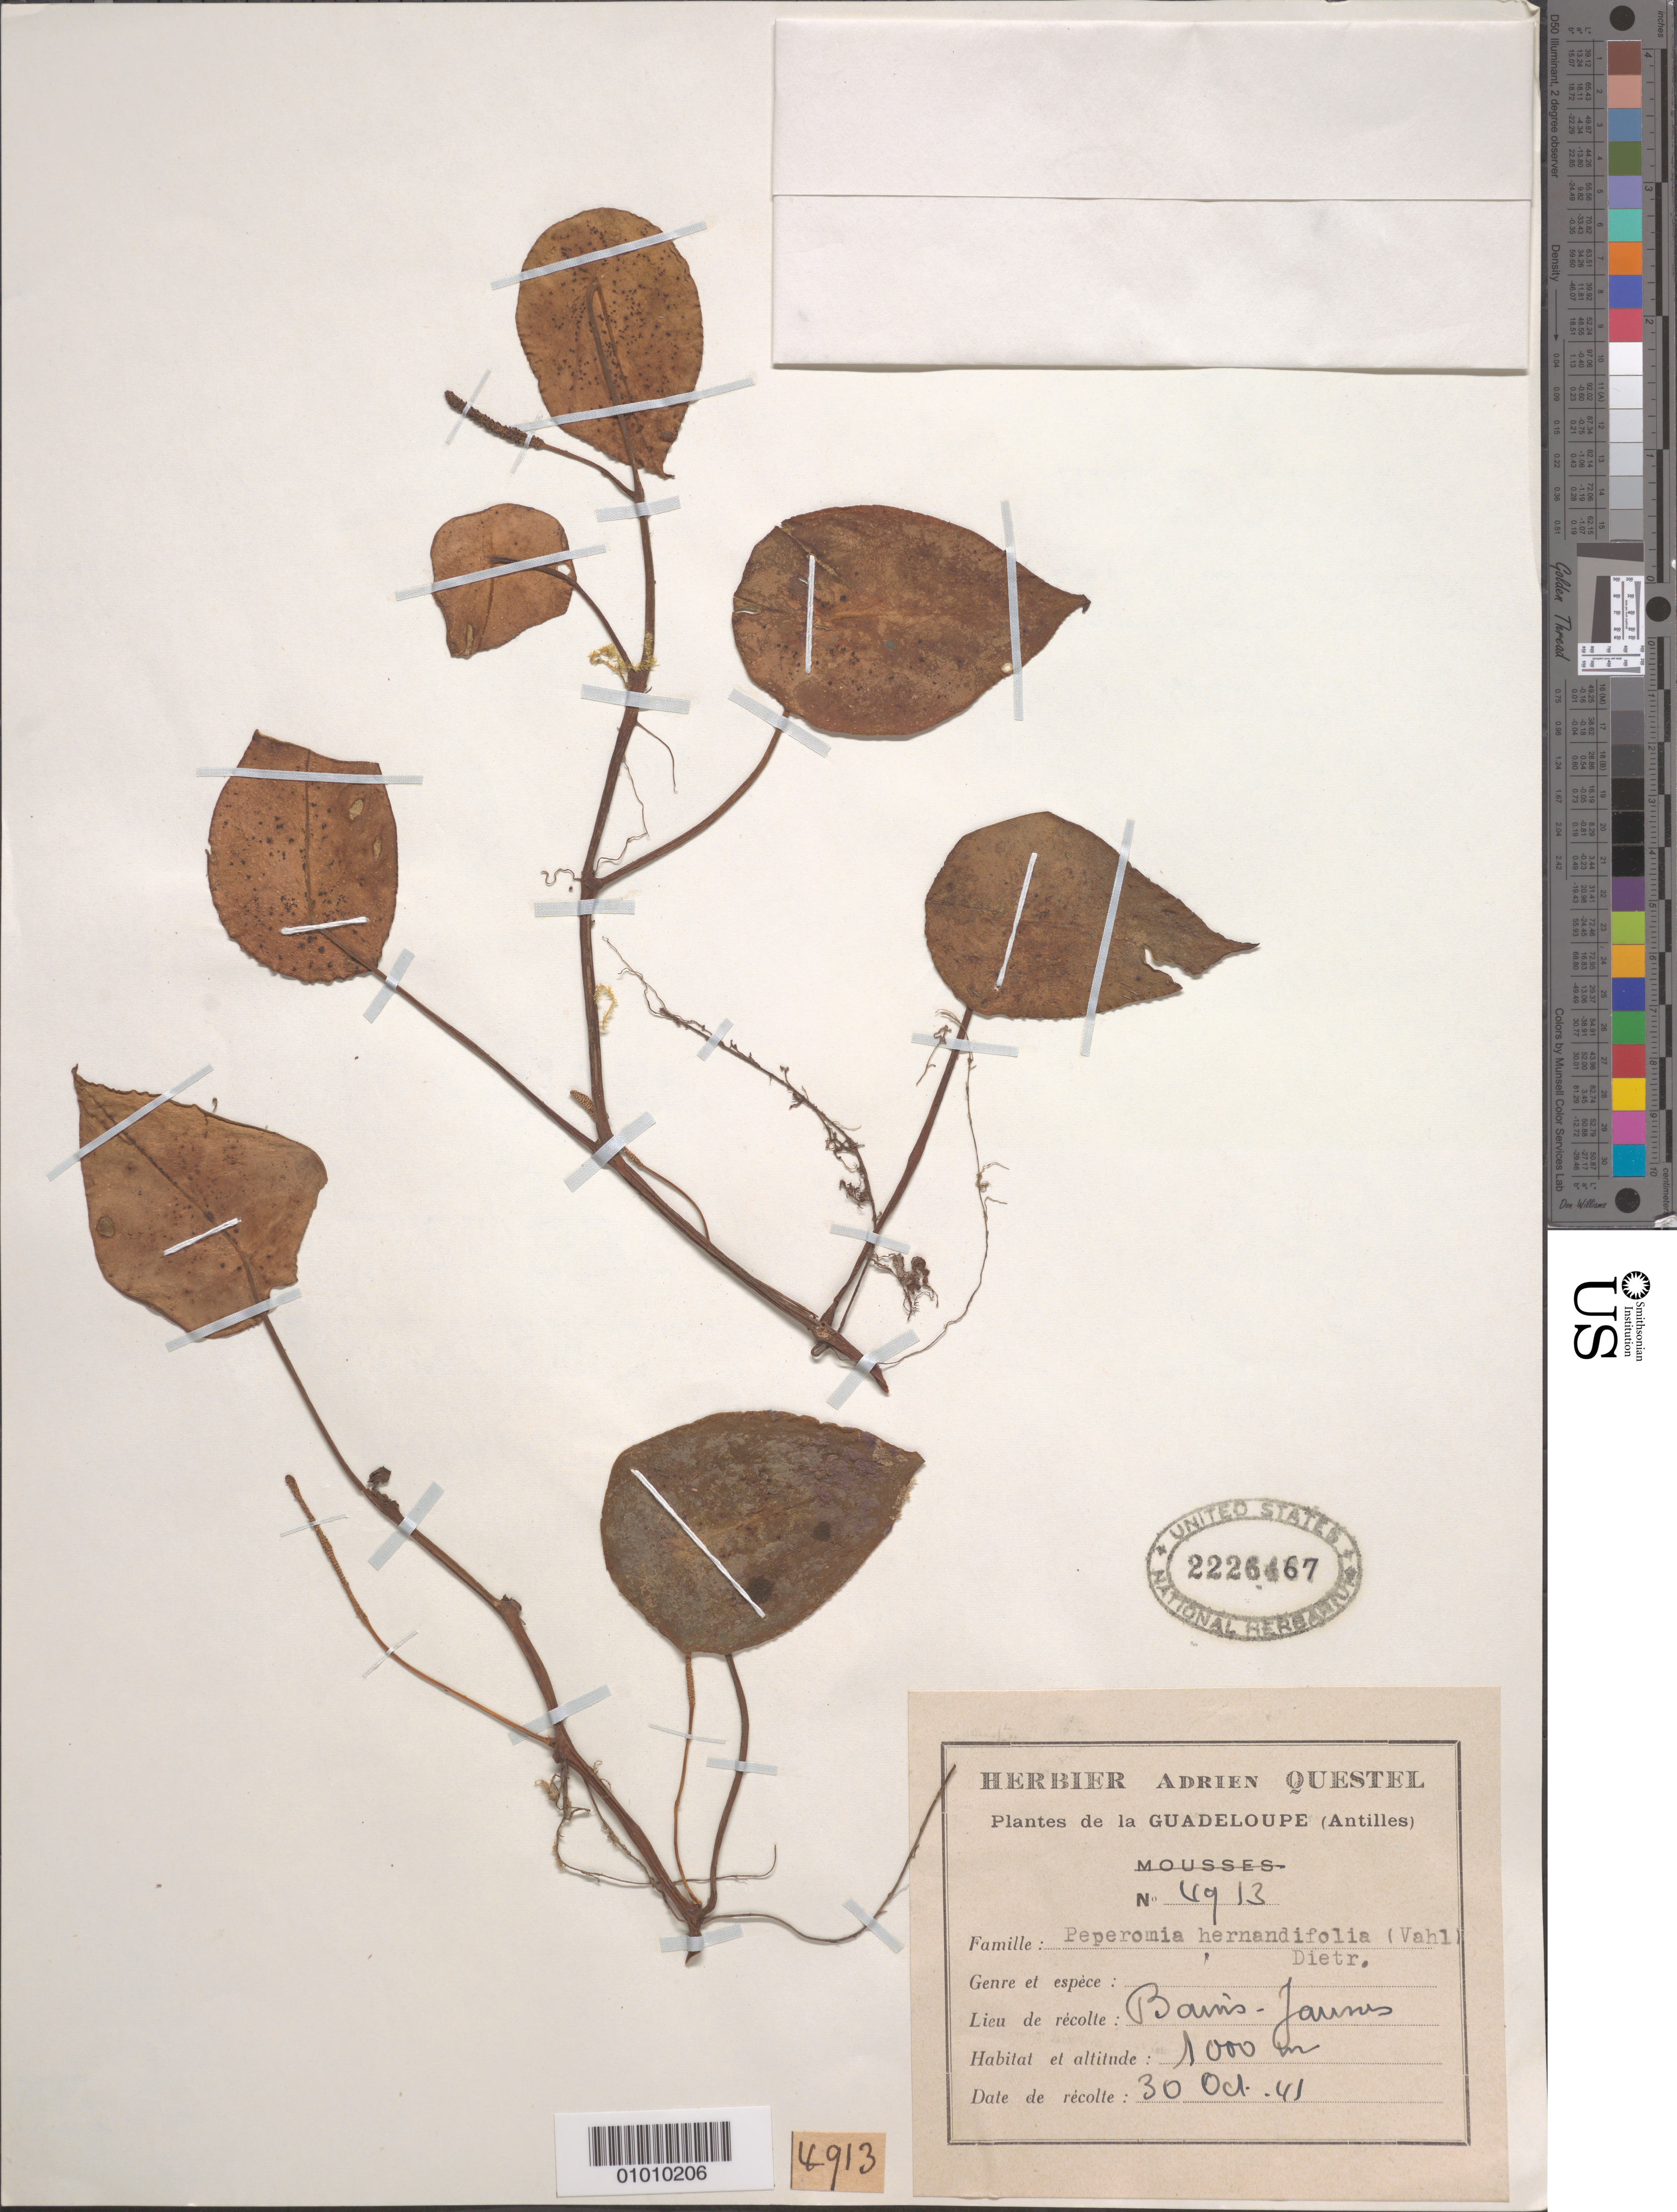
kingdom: Plantae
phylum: Tracheophyta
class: Magnoliopsida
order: Piperales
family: Piperaceae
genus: Peperomia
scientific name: Peperomia hernandiifolia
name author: (Vahl) A. Dietr.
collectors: A. Questel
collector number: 4913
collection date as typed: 30 Oct 1941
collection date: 1941-10-30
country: Guadeloupe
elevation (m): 1000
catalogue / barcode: US 2226467